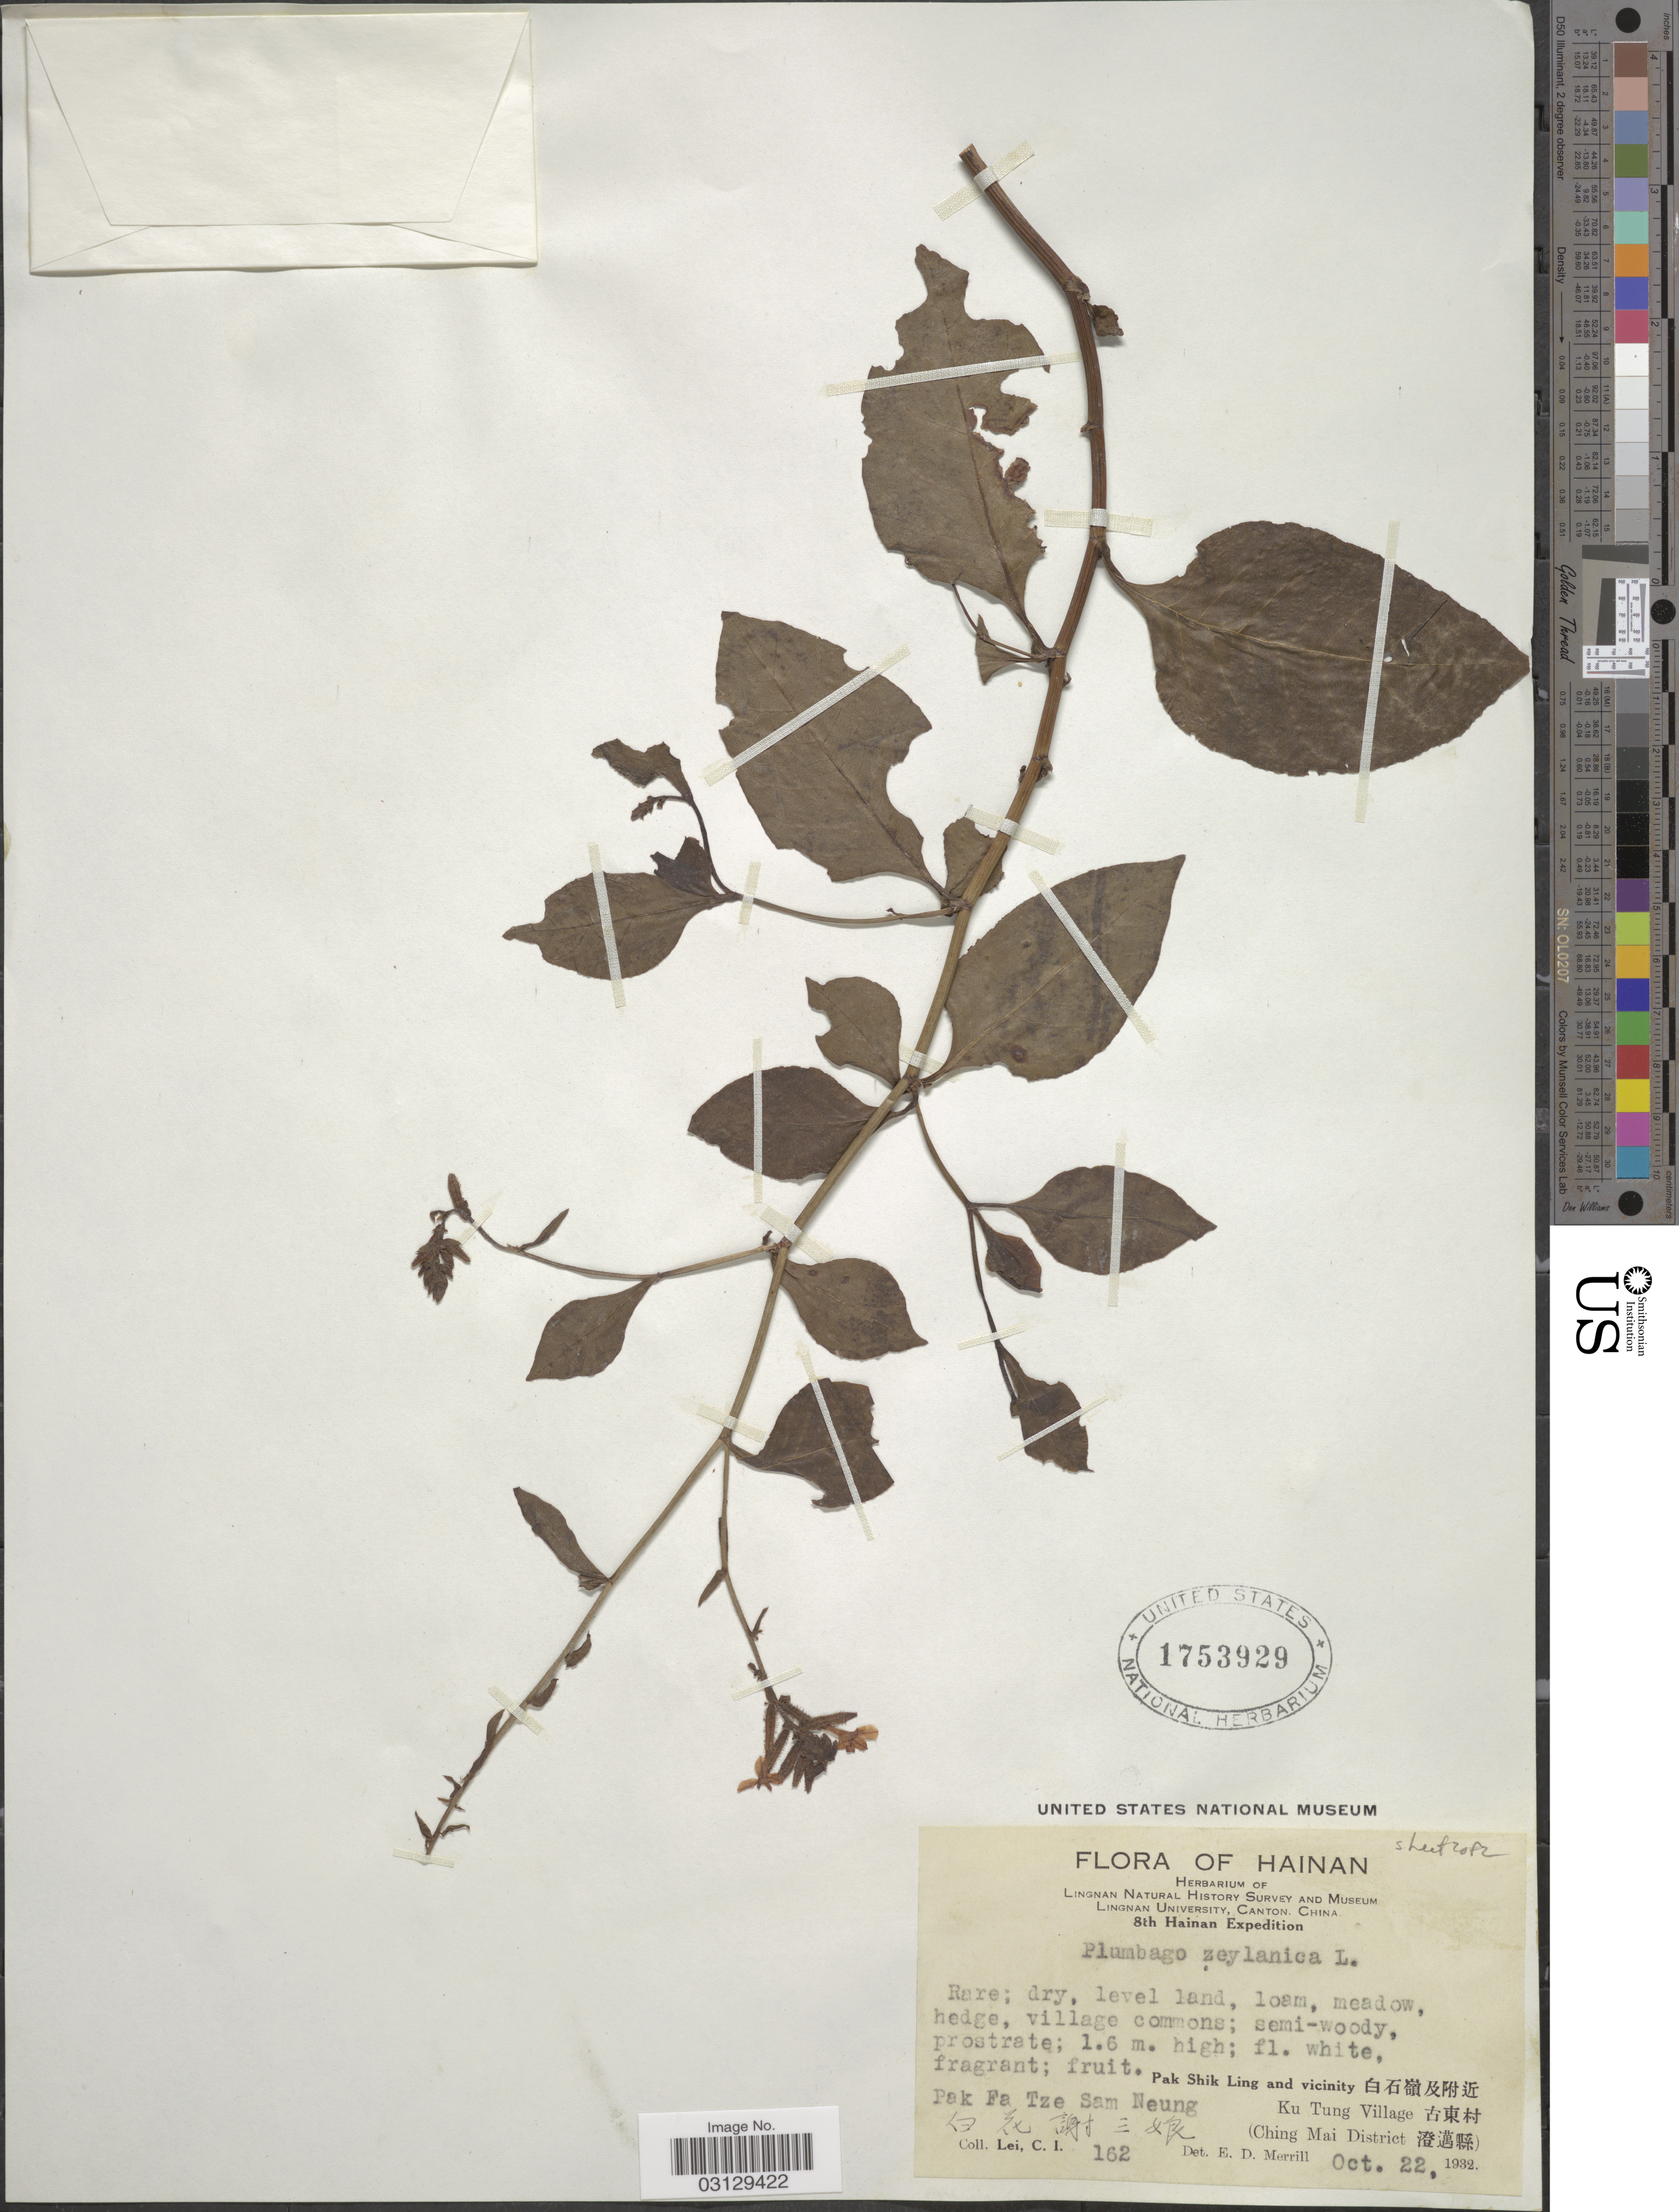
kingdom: Plantae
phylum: Tracheophyta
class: Magnoliopsida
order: Caryophyllales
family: Plumbaginaceae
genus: Plumbago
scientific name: Plumbago zeylanica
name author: L.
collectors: C. I. Lei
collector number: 162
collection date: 1932-10-22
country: China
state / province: Hainan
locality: Pak Shik Ling and vicinity. Pak Fa Tze Sam Neung. Ku Tung Village (Ching Mai District).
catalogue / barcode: US 1753929